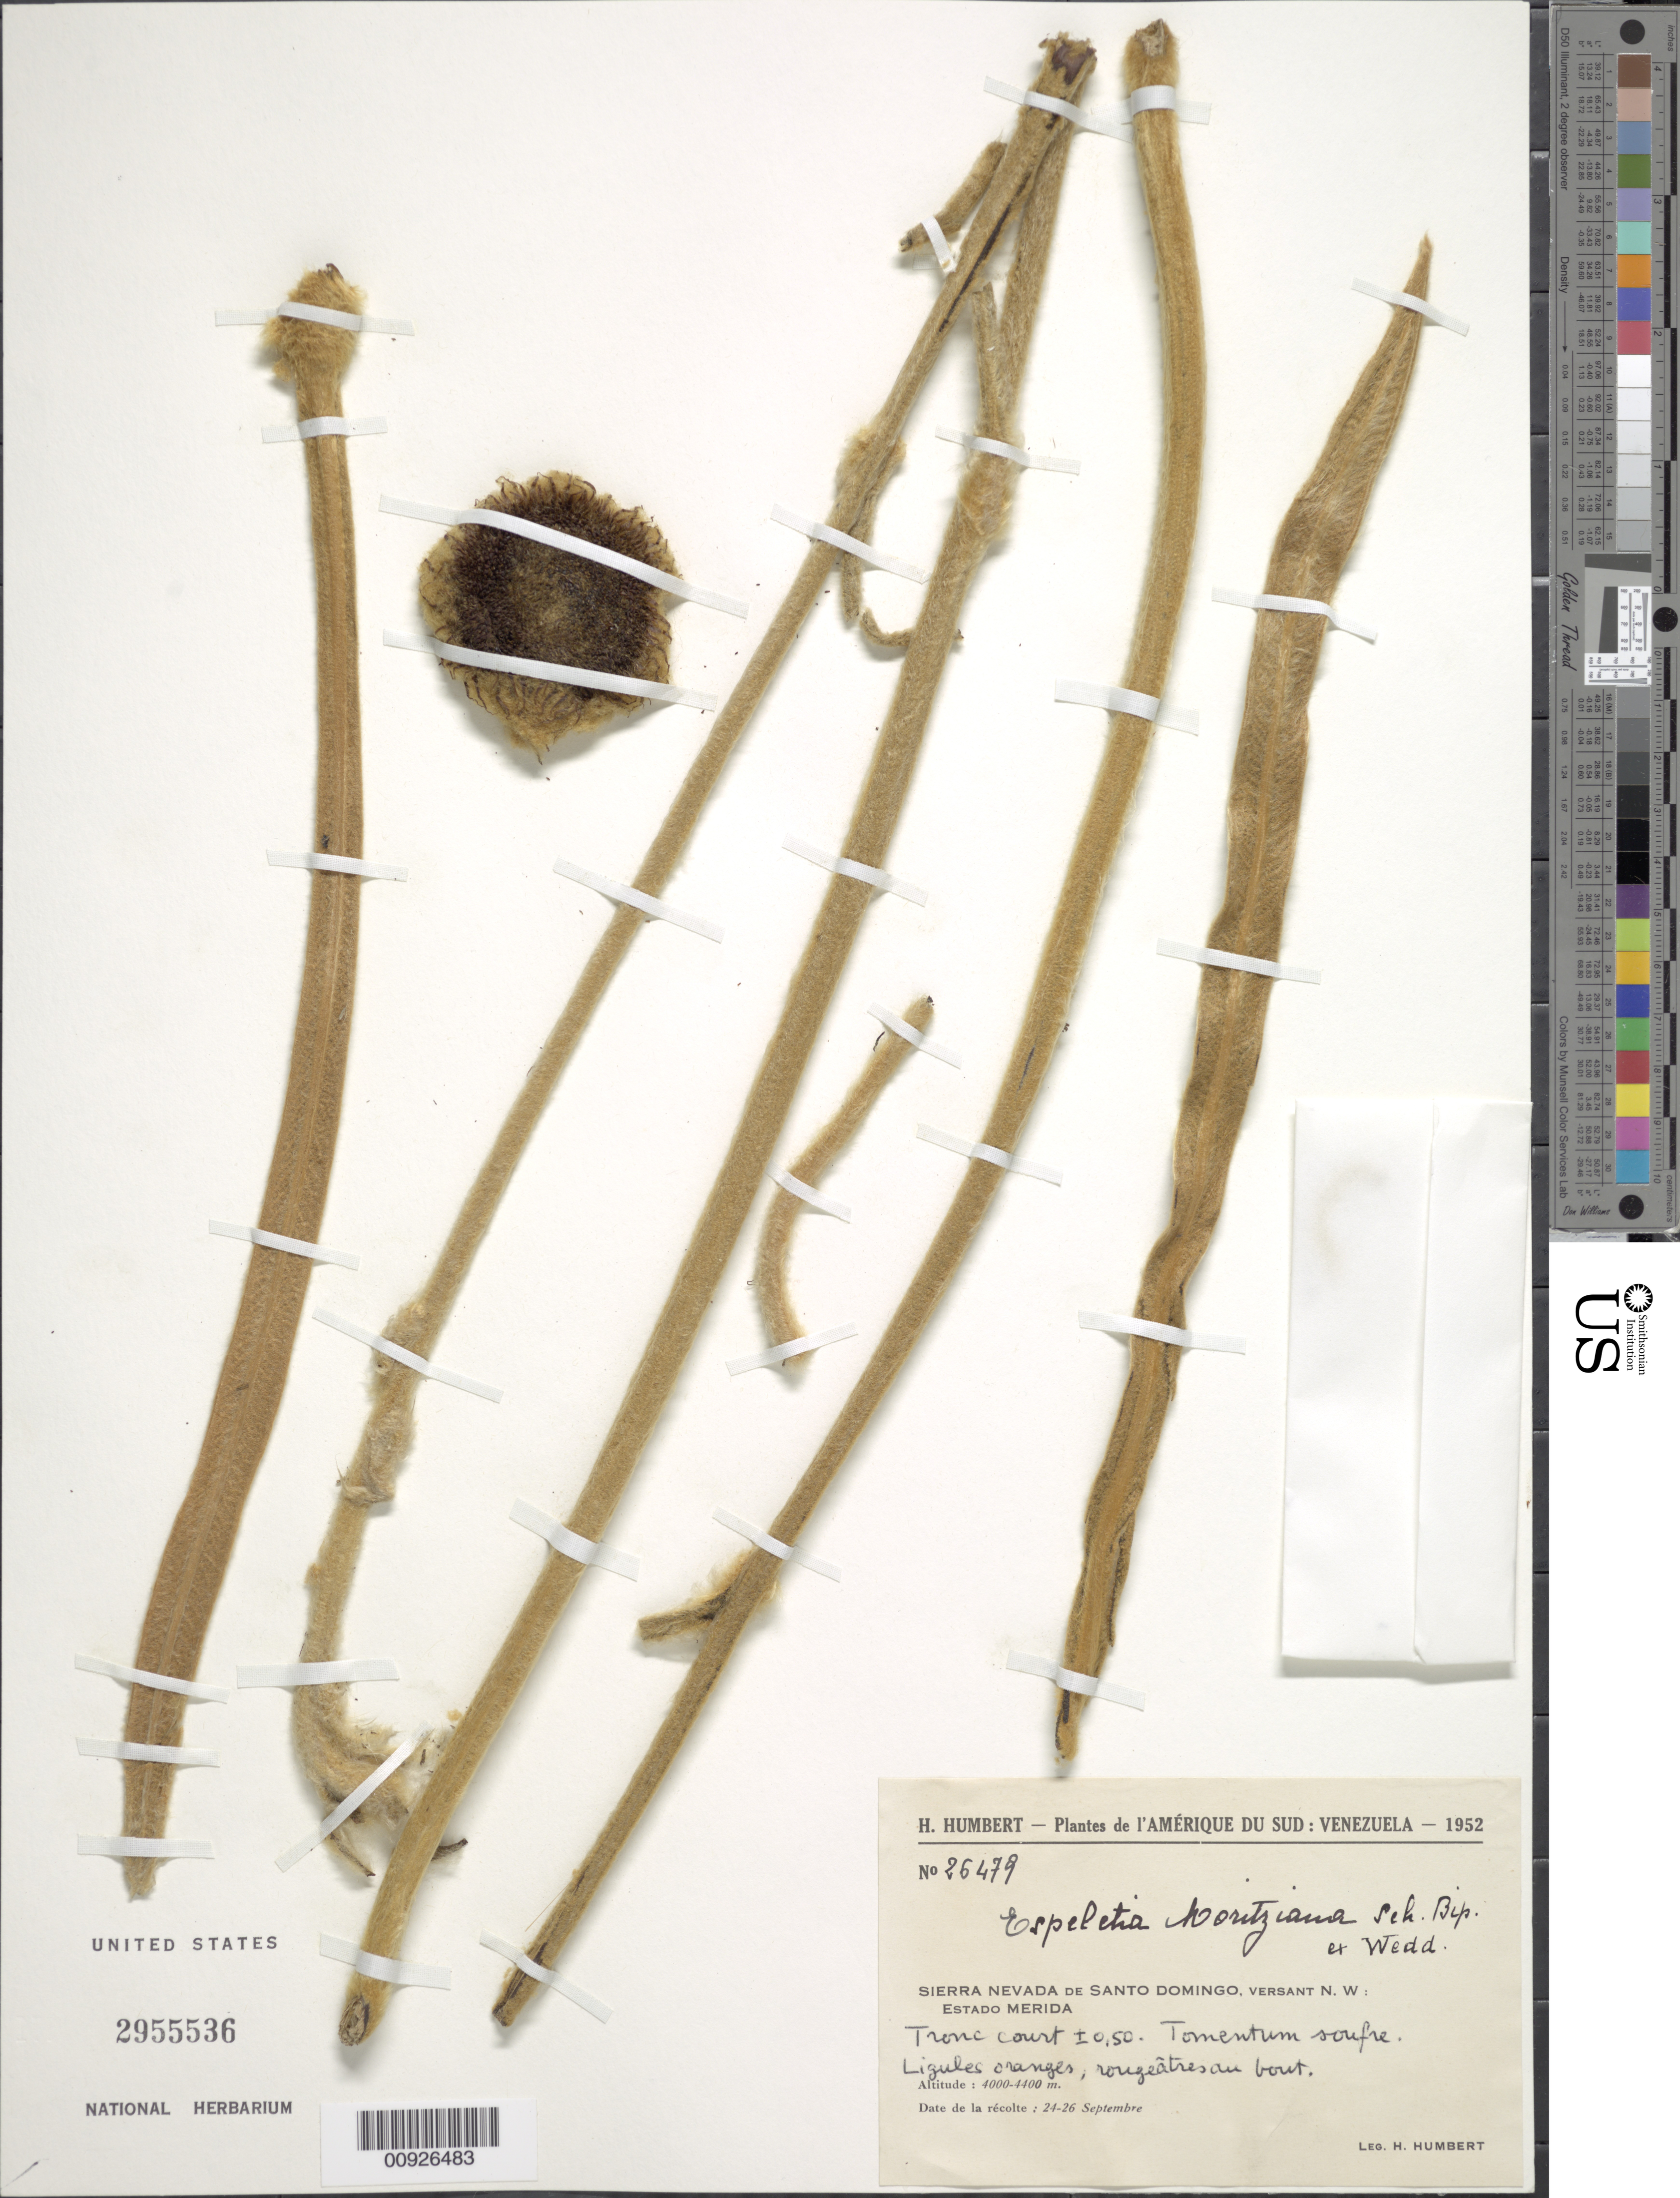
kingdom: Plantae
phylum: Tracheophyta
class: Magnoliopsida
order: Asterales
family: Asteraceae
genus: Coespeletia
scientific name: Coespeletia moritziana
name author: (Sch. Bip. ex Wedd.) Cuatrec.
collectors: H. Humbert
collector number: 26479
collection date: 1953-10-24/1953-10-26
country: Venezuela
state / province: Mérida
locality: Sierra Nevada de Santo Domingo, vertiente NW.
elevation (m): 4000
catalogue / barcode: US 2955536